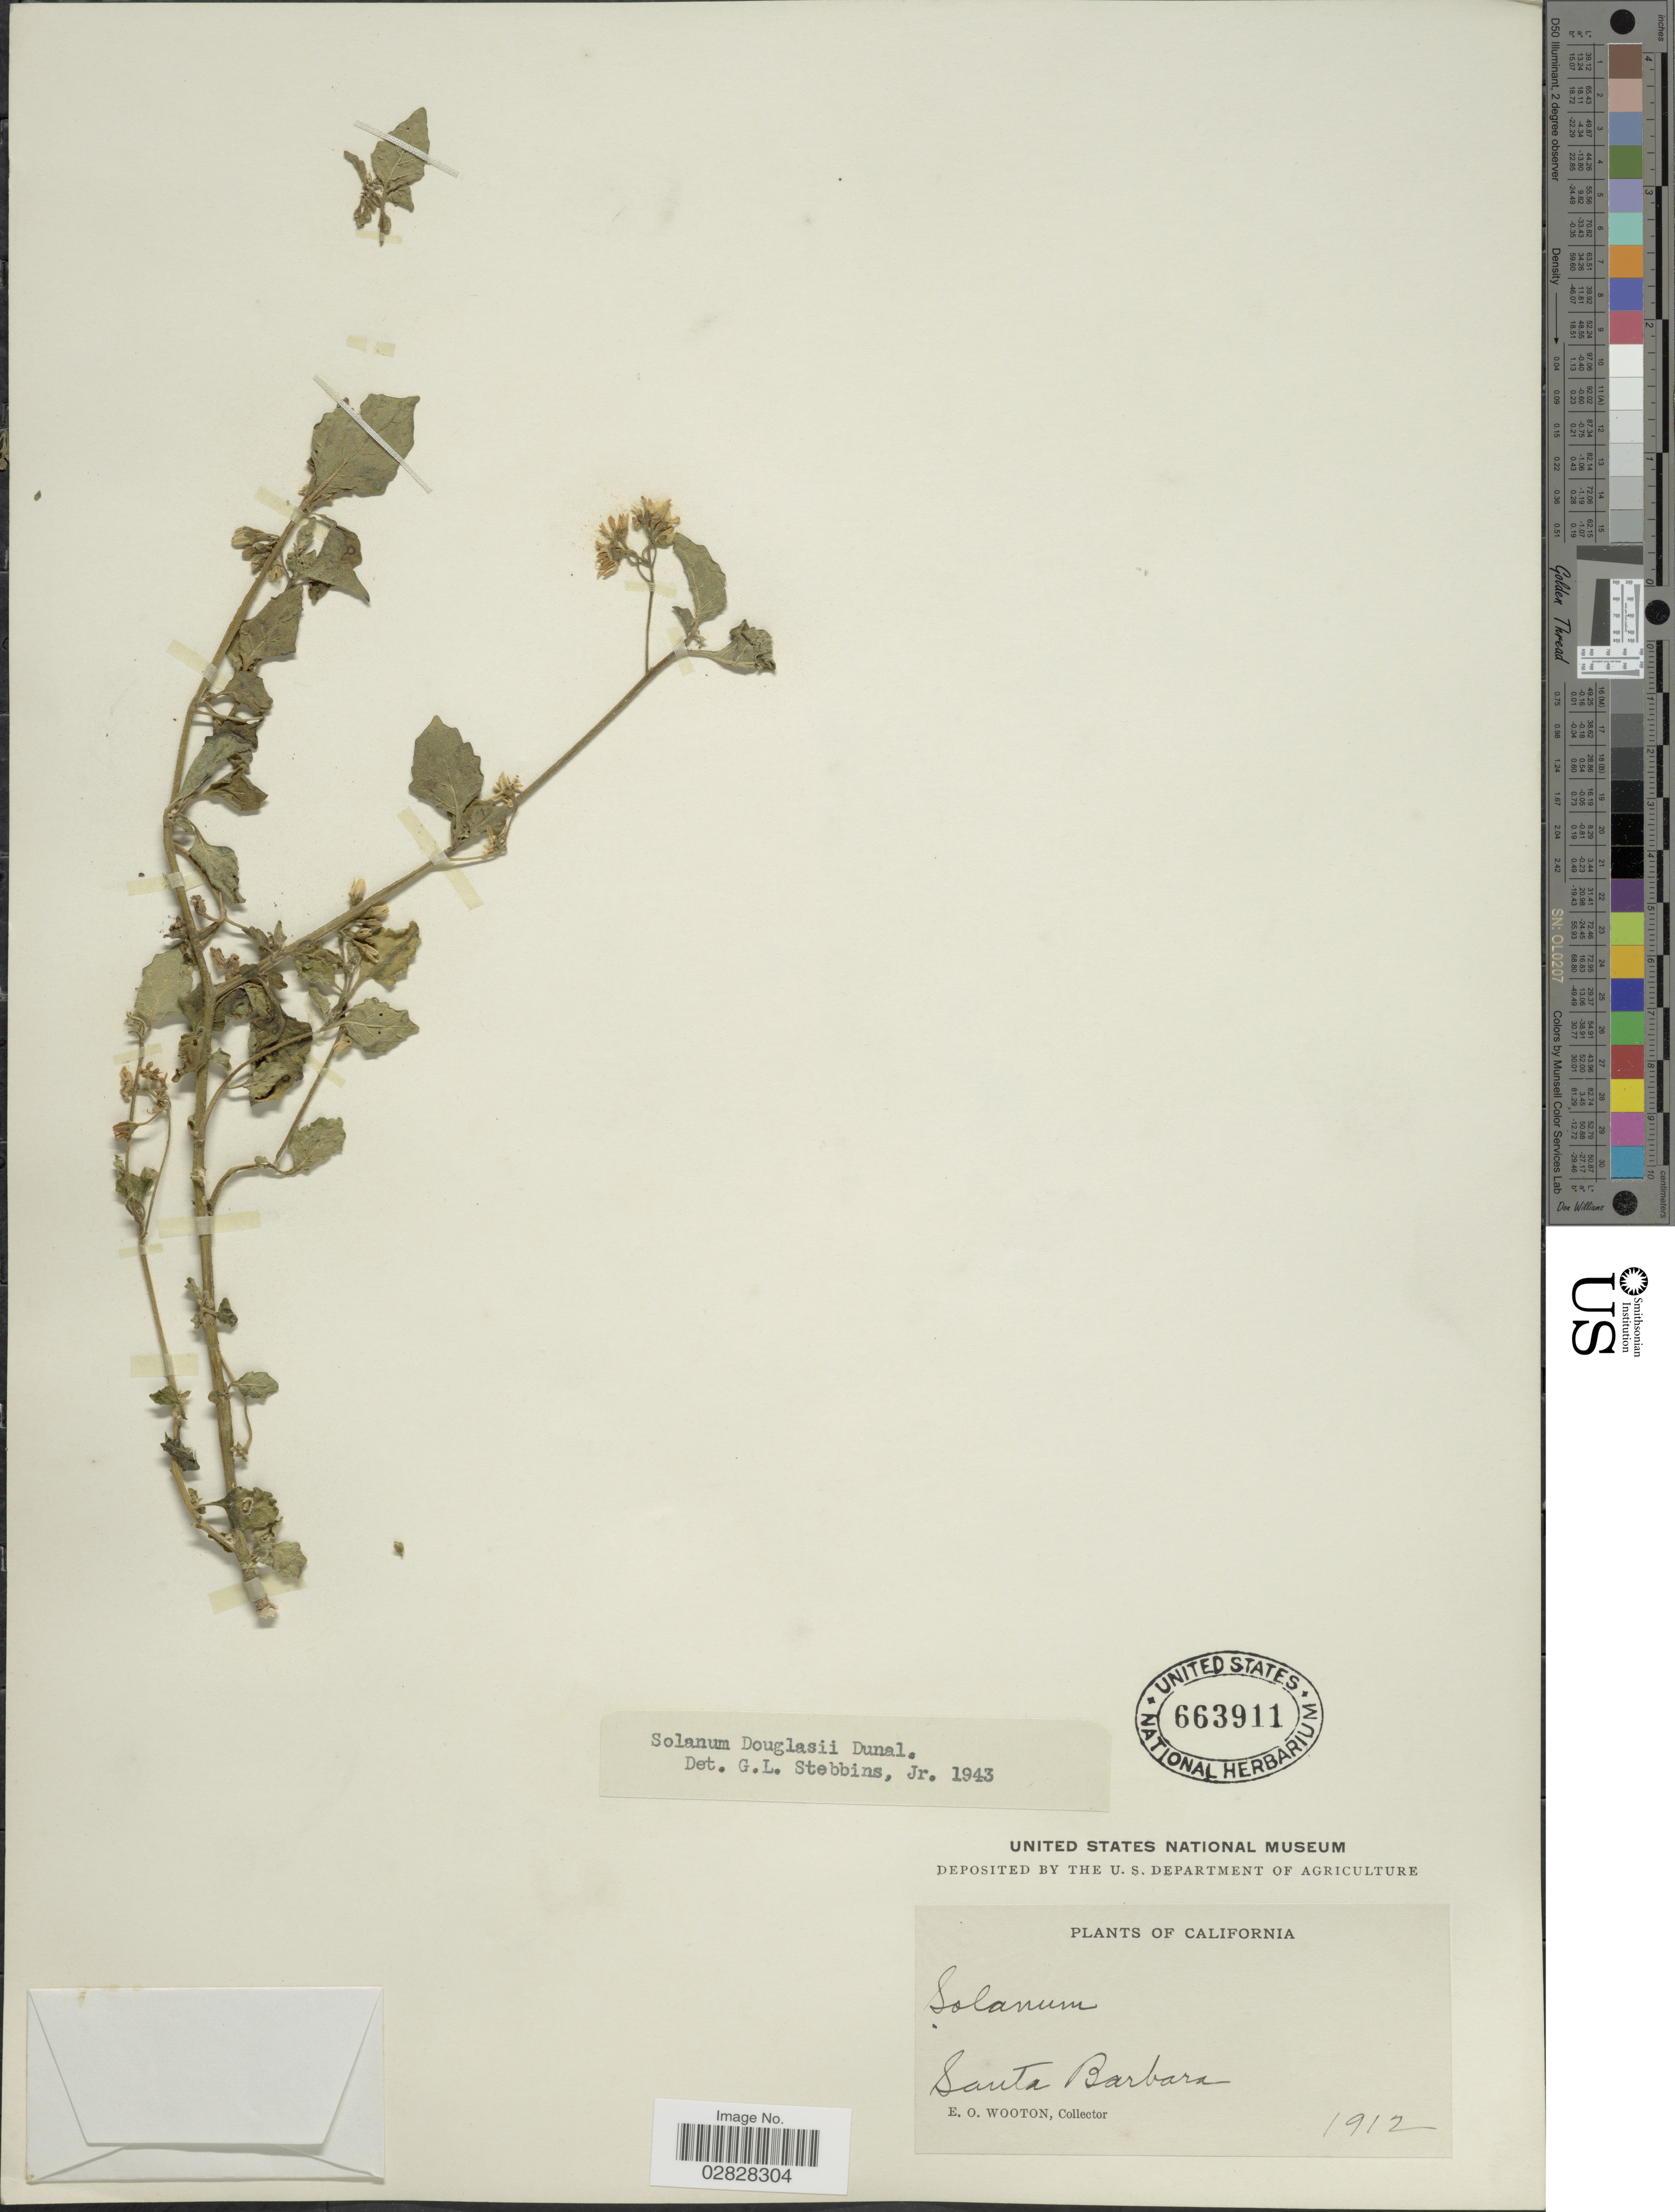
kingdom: Plantae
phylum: Tracheophyta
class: Magnoliopsida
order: Solanales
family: Solanaceae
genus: Solanum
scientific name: Solanum douglasii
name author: Dunal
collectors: E. O. Wooton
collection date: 1912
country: United States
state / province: California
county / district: Santa Barbara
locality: Santa Barbara.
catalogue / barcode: US 663911